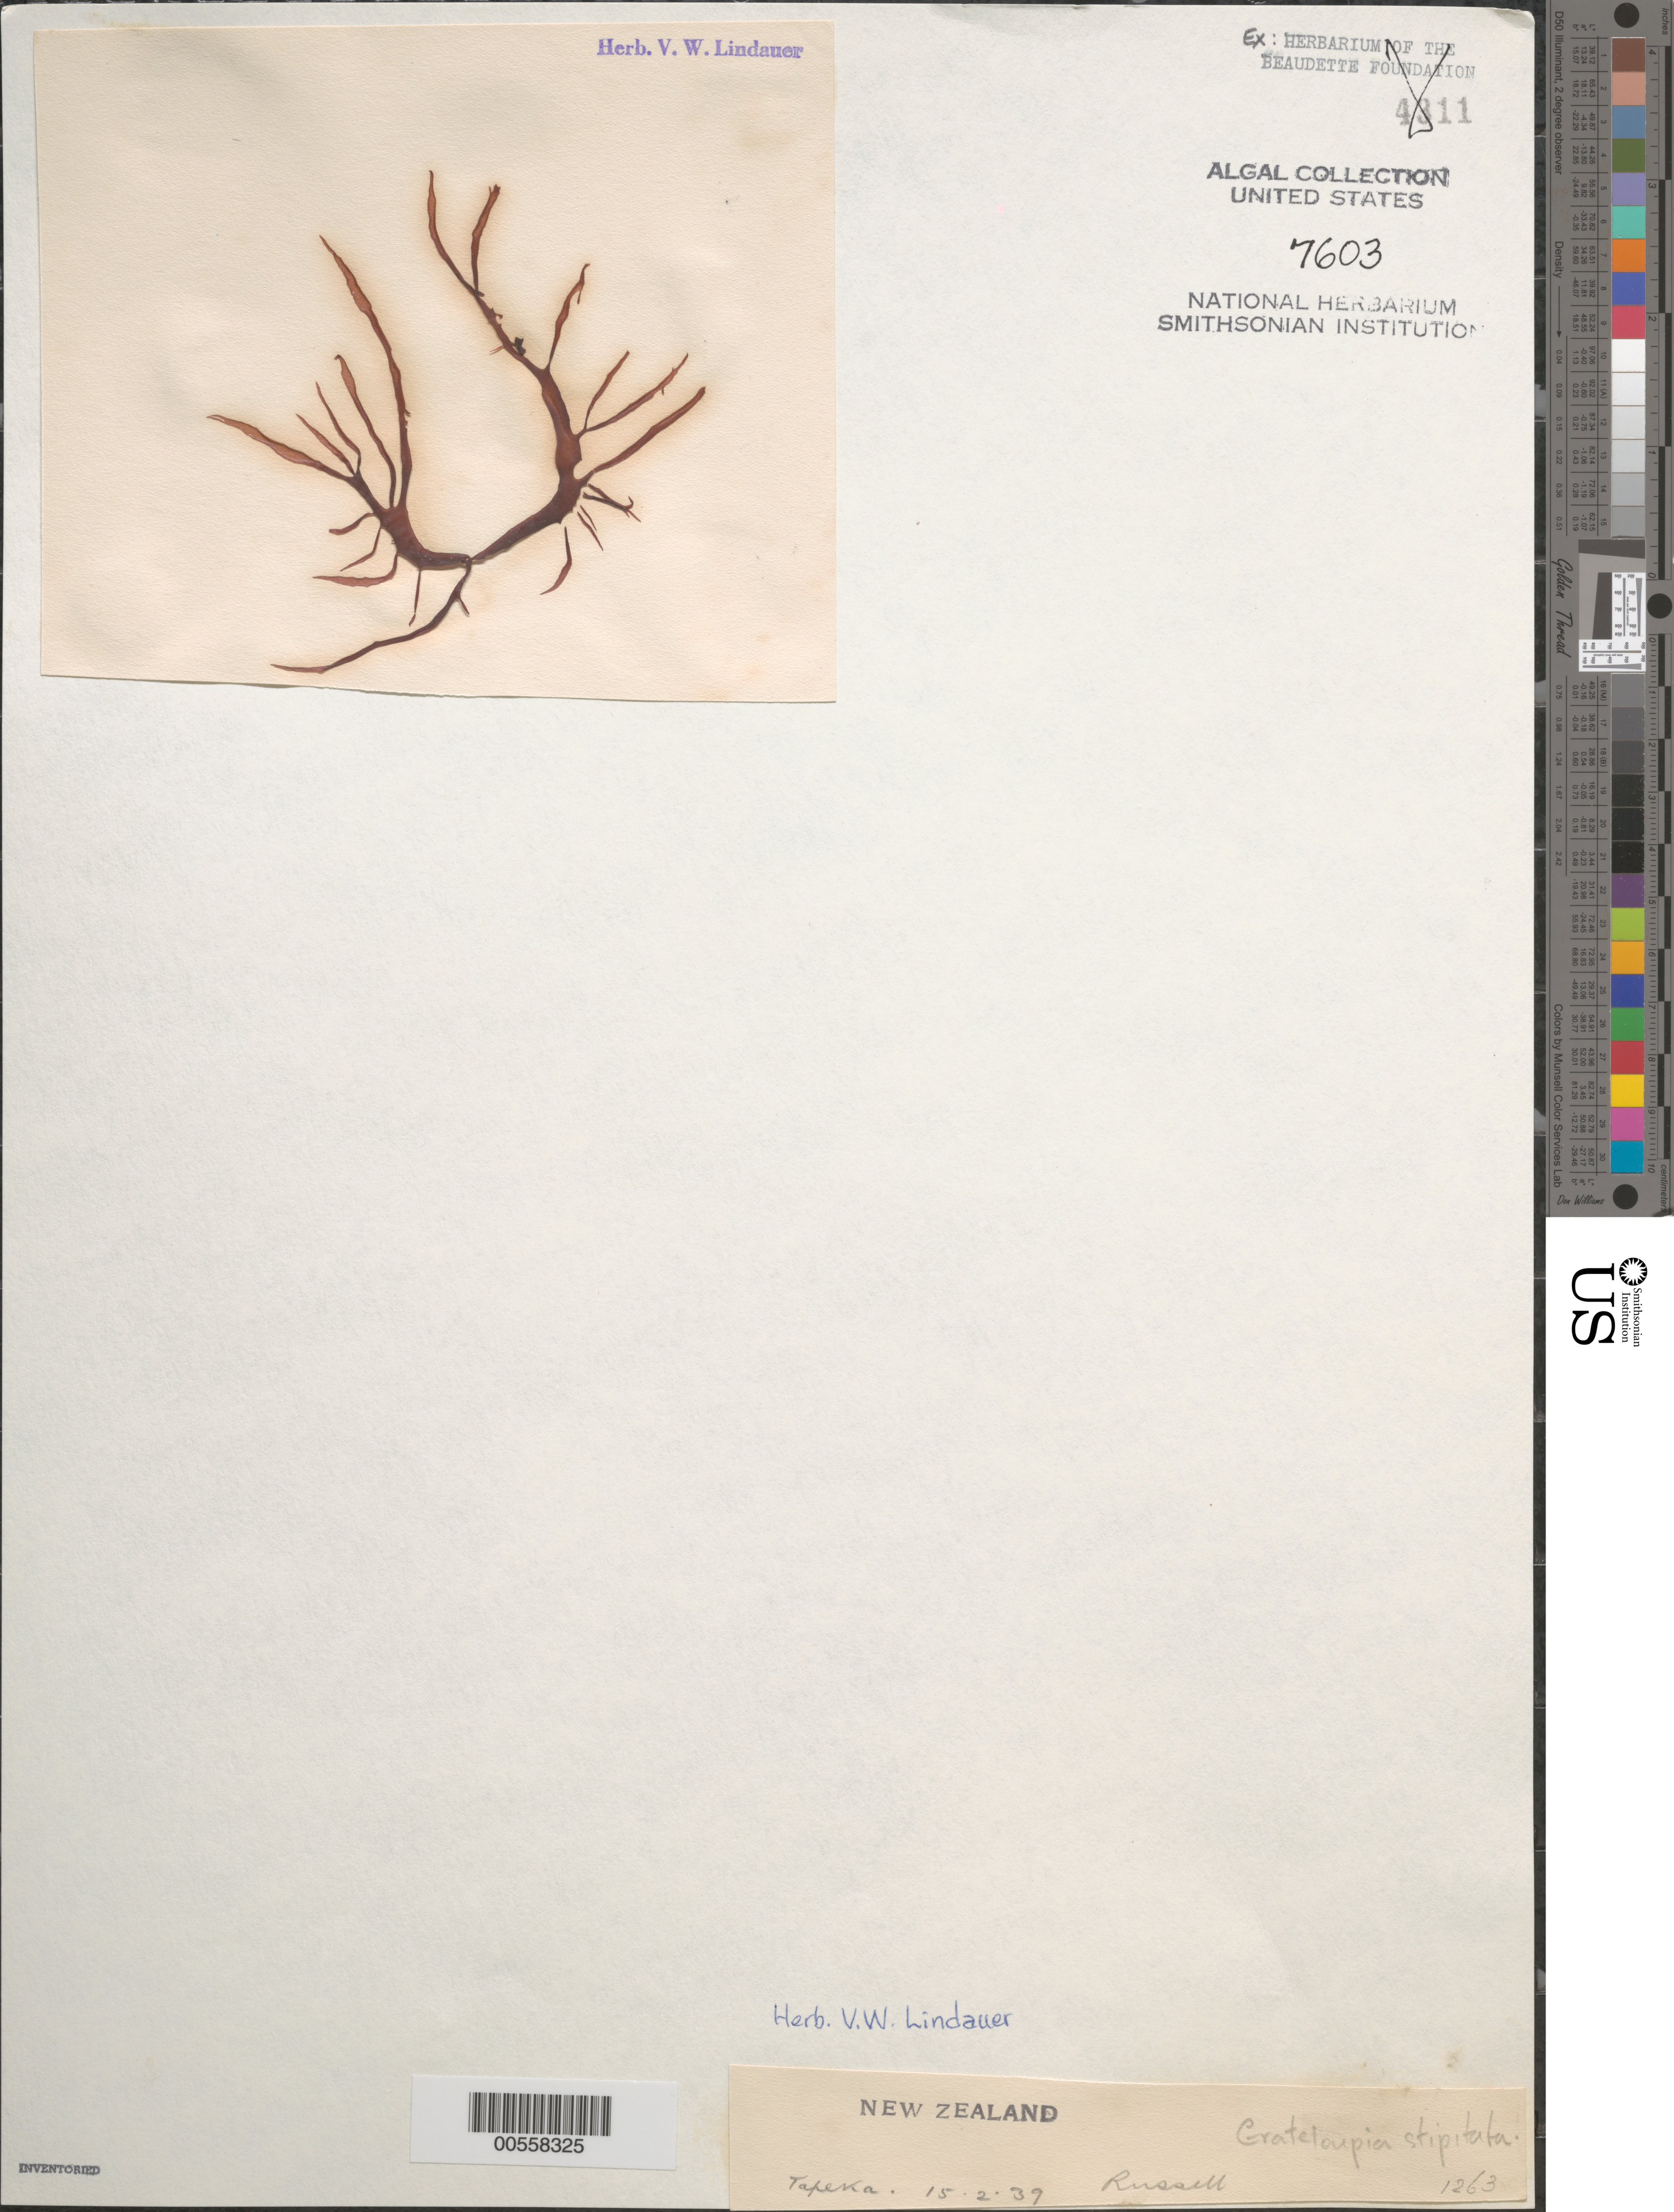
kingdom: Plantae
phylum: Rhodophyta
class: Florideophyceae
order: Halymeniales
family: Halymeniaceae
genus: Grateloupia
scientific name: Grateloupia stipitata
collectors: V. Lindauer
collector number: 1263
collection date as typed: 15 Feb 1939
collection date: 1939-02-15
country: New Zealand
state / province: Northland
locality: Tapeka, russell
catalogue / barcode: US 7603